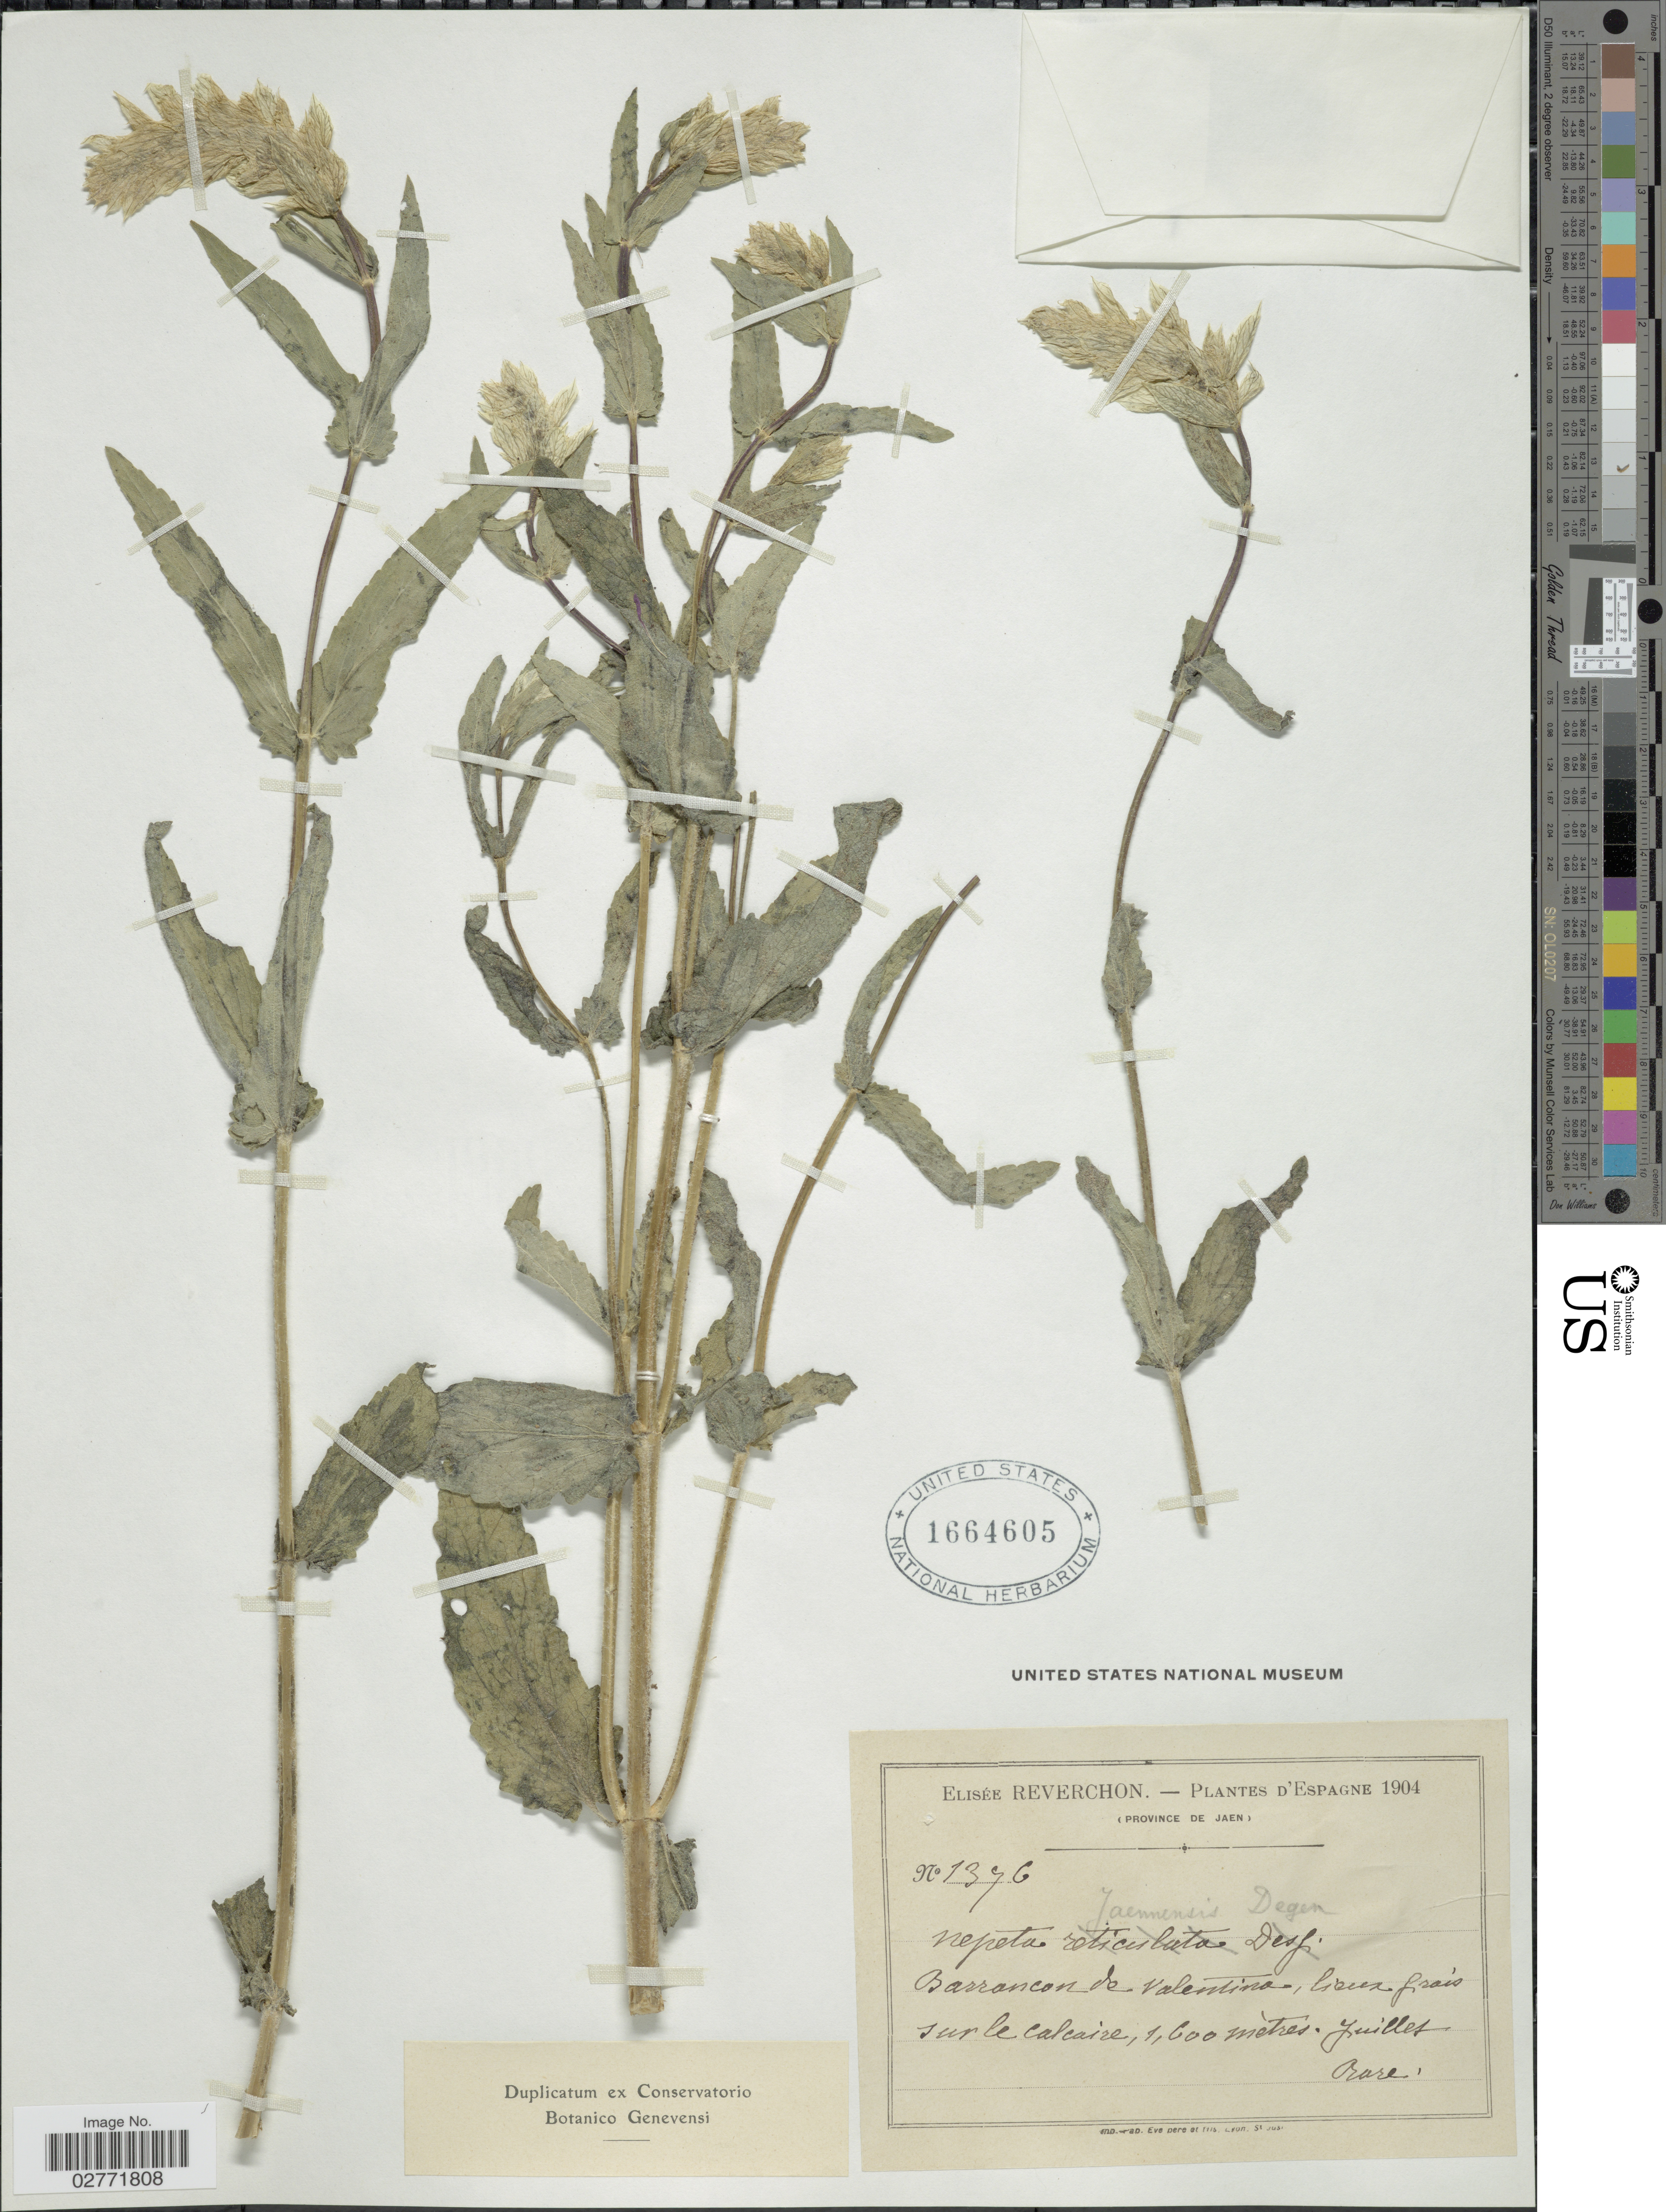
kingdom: Plantae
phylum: Tracheophyta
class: Magnoliopsida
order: Lamiales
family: Lamiaceae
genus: Nepeta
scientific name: Nepeta sp.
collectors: E. Reverchon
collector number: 1376*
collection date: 1904-07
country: Spain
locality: Espagne. Barrancon de Valentina, lieux fraís sur le calcaire.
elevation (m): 1600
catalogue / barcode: US 1664605